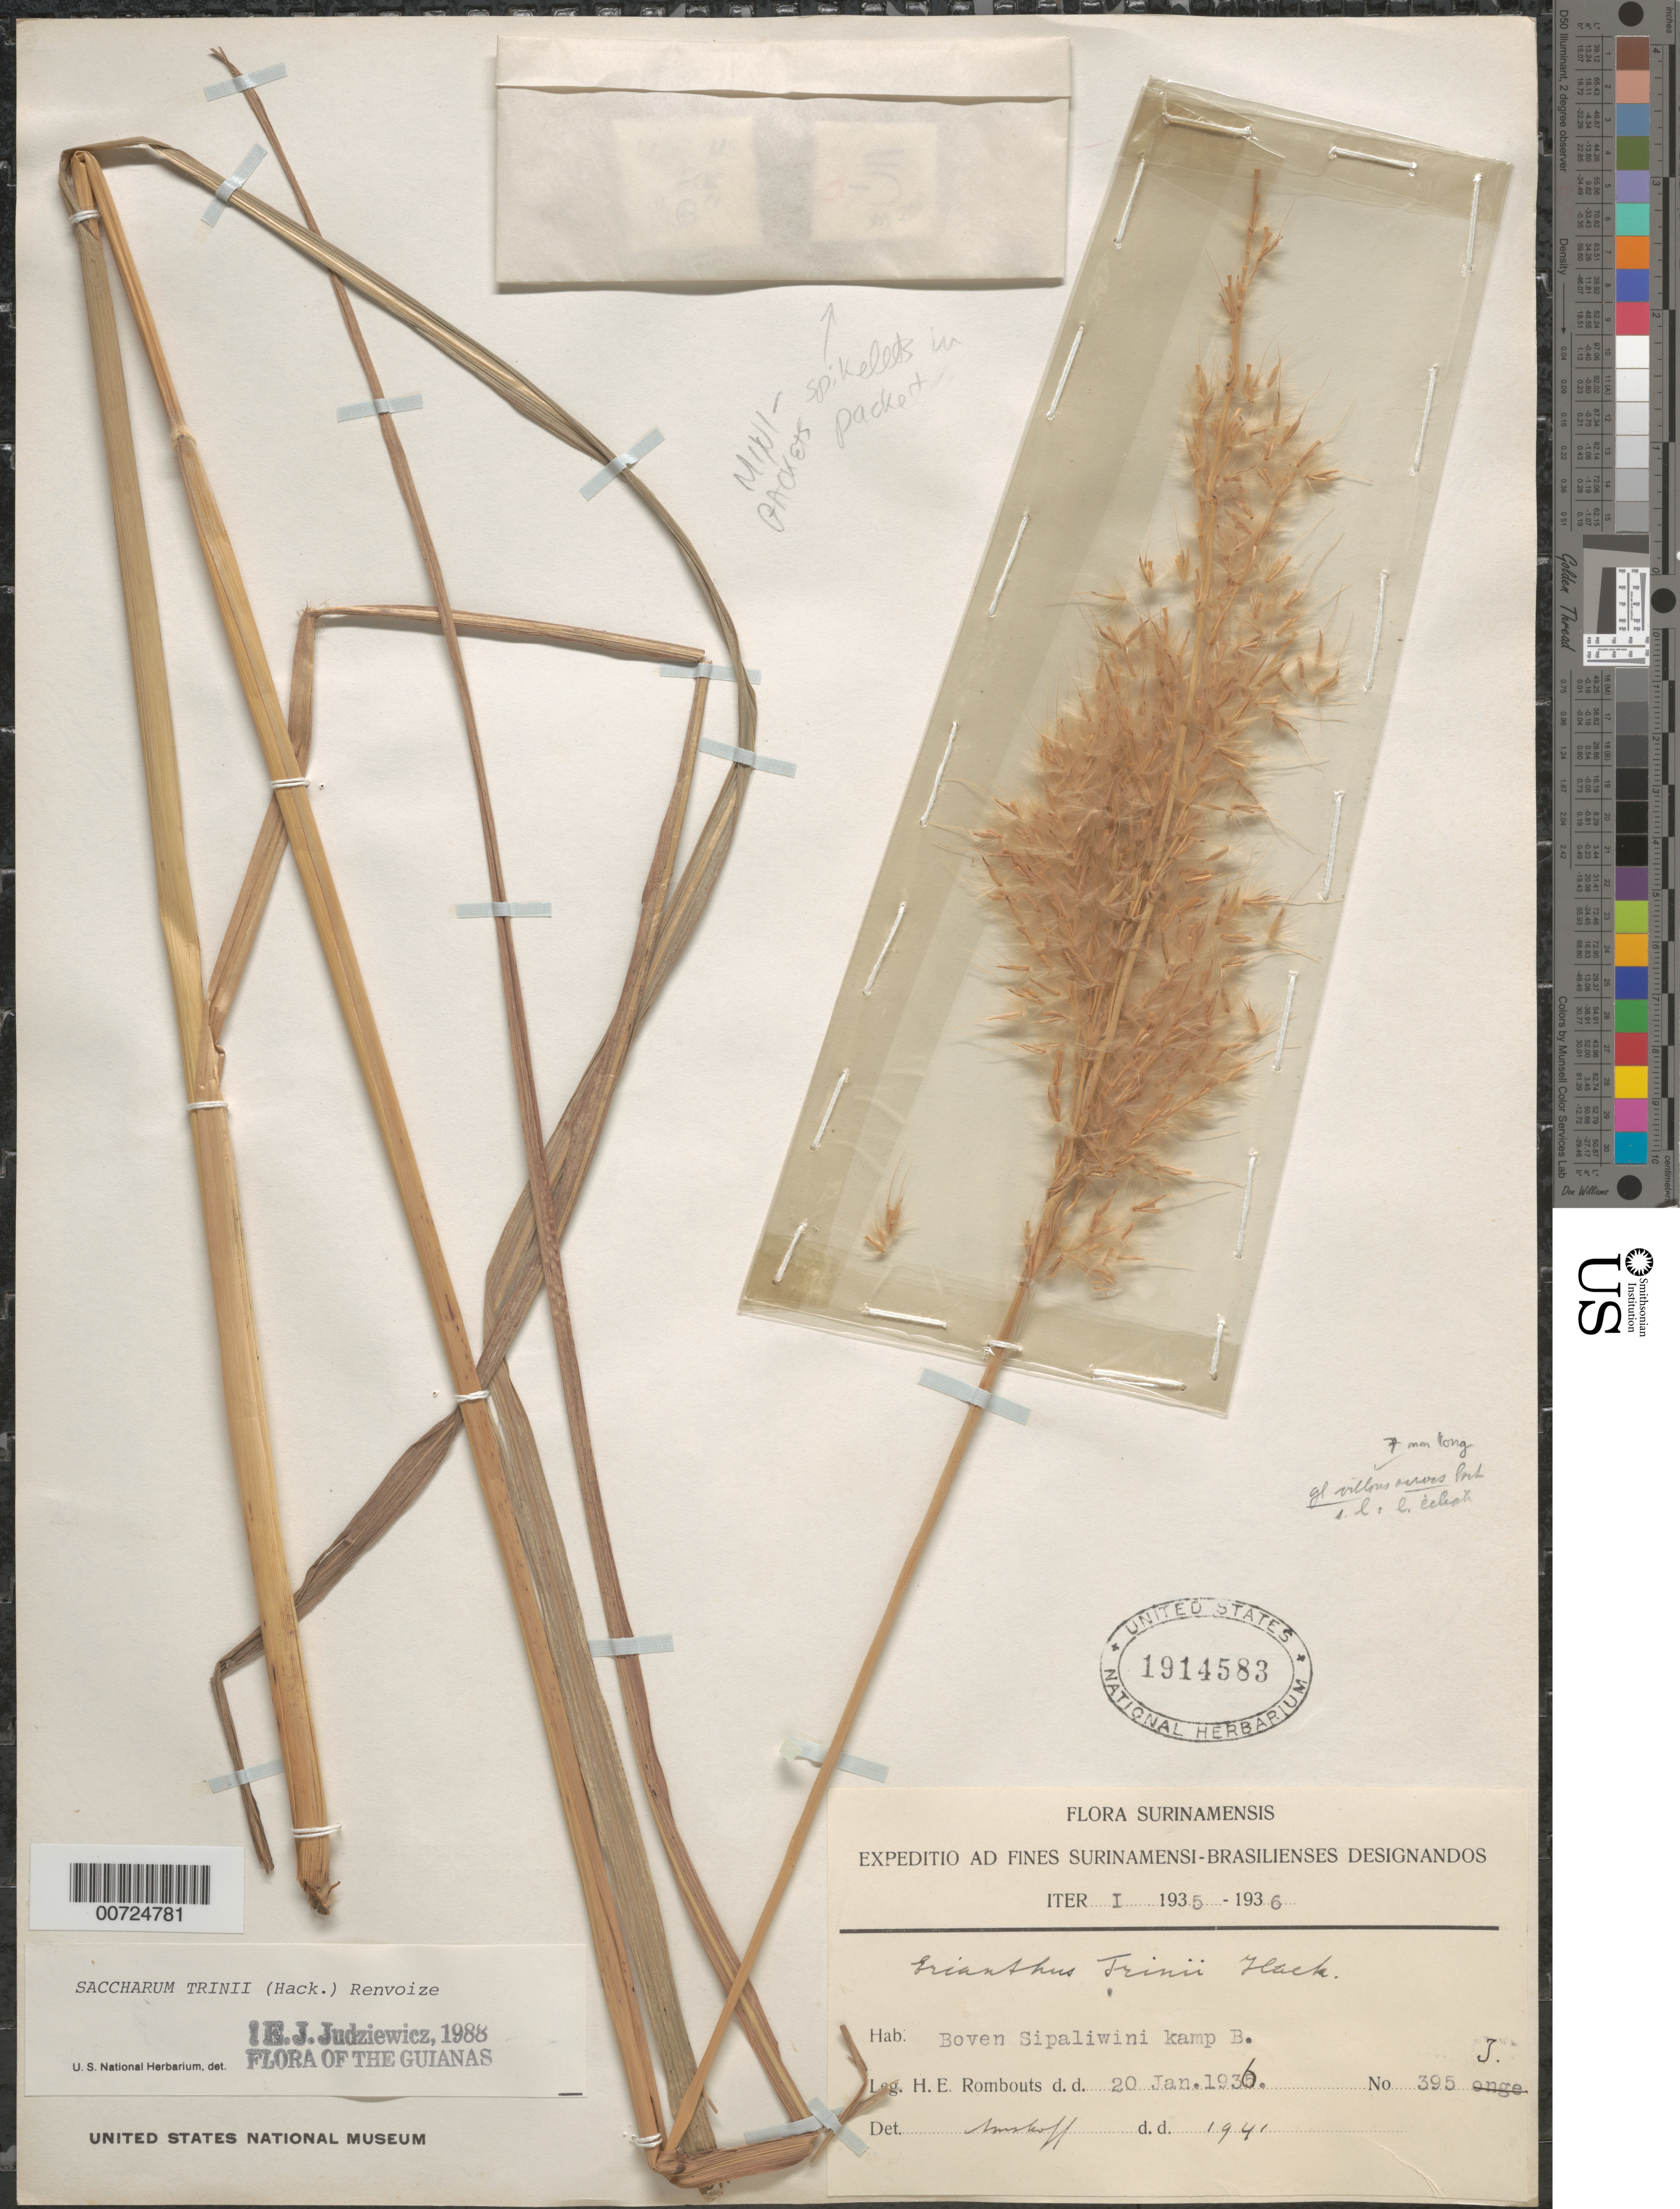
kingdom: Plantae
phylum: Tracheophyta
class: Liliopsida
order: Poales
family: Poaceae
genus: Erianthus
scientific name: Erianthus trinii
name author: Hack.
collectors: H. Rombouts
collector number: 395 j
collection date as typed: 20-Jan-36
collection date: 1936-01-20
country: Suriname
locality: Upper Sipaliwini R., camp B (13?)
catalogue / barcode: US 1914583